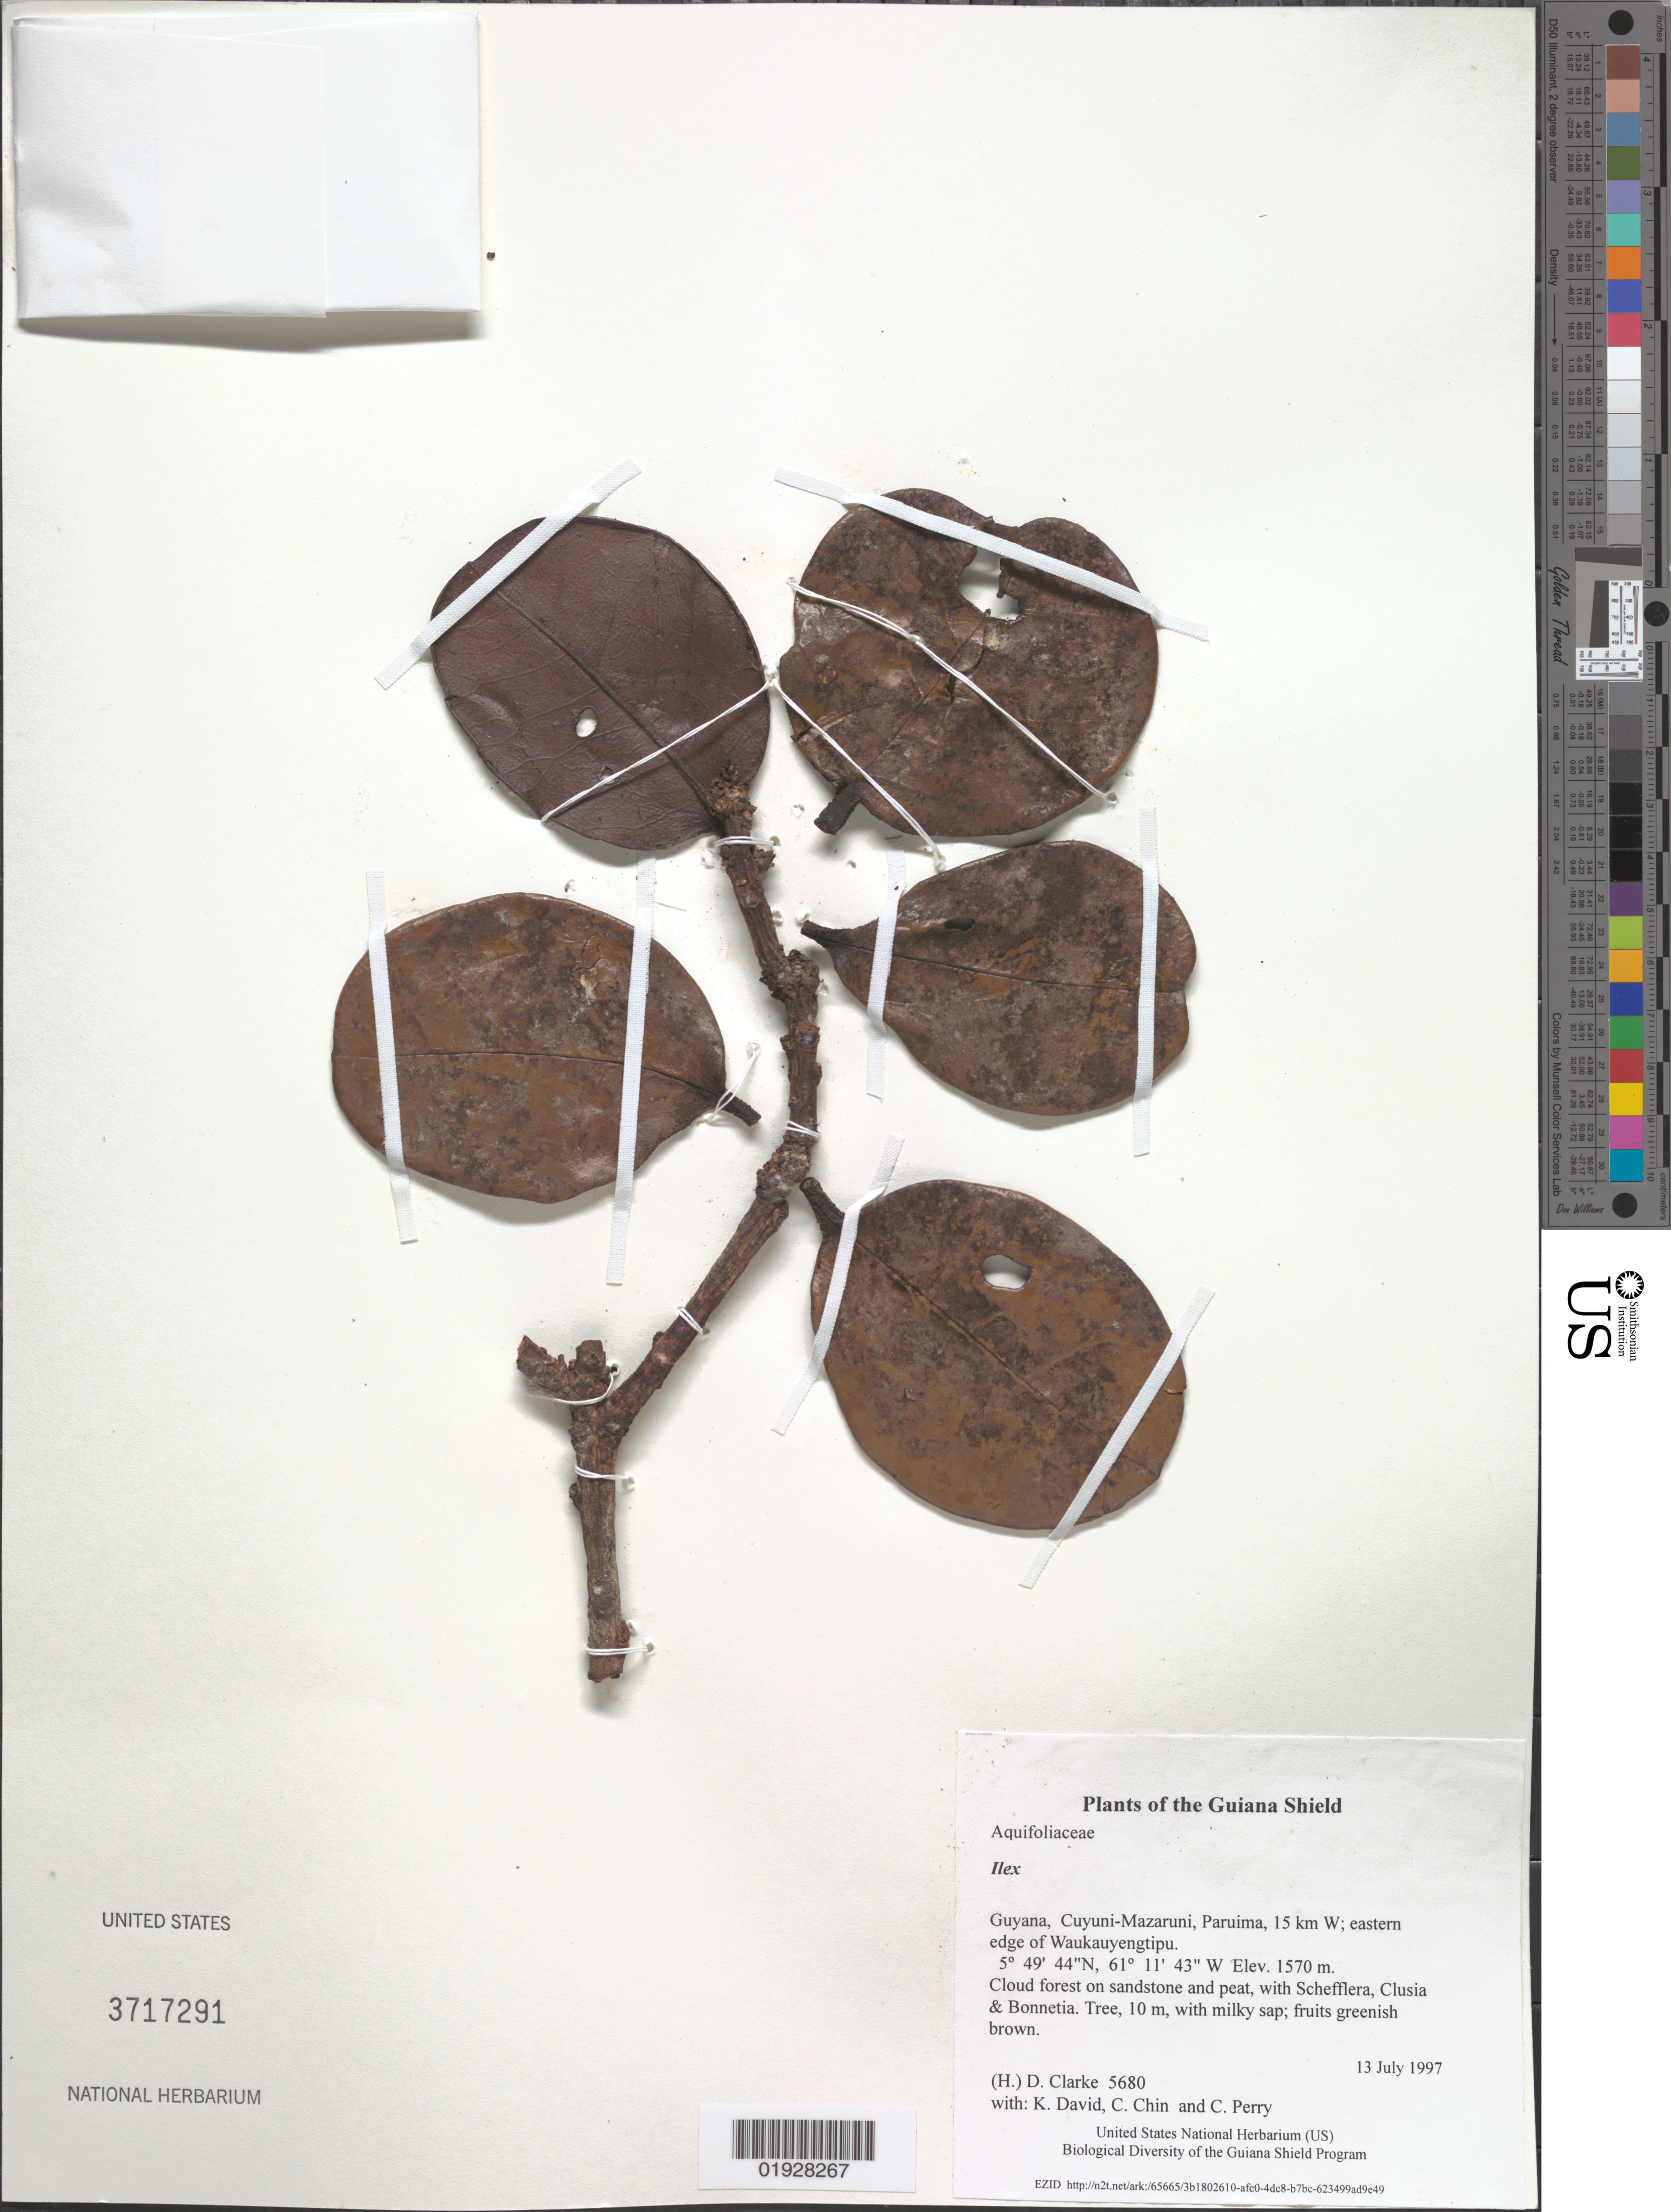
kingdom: Plantae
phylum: Tracheophyta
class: Magnoliopsida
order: Aquifoliales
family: Aquifoliaceae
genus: Ilex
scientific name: Ilex sp.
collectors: H. D. Clarke, K. David, C. Chin & C. Perry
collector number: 5680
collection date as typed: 13 July 1997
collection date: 1997-07-13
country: Guyana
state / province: Cuyuni-Mazaruni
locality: Paruima, 15 km W; eastern edge of Waukauyengtipu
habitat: Cloud forest on sandstone and peat, with Schefflera, Clusia & Bonnetia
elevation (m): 1570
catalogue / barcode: US 3717291